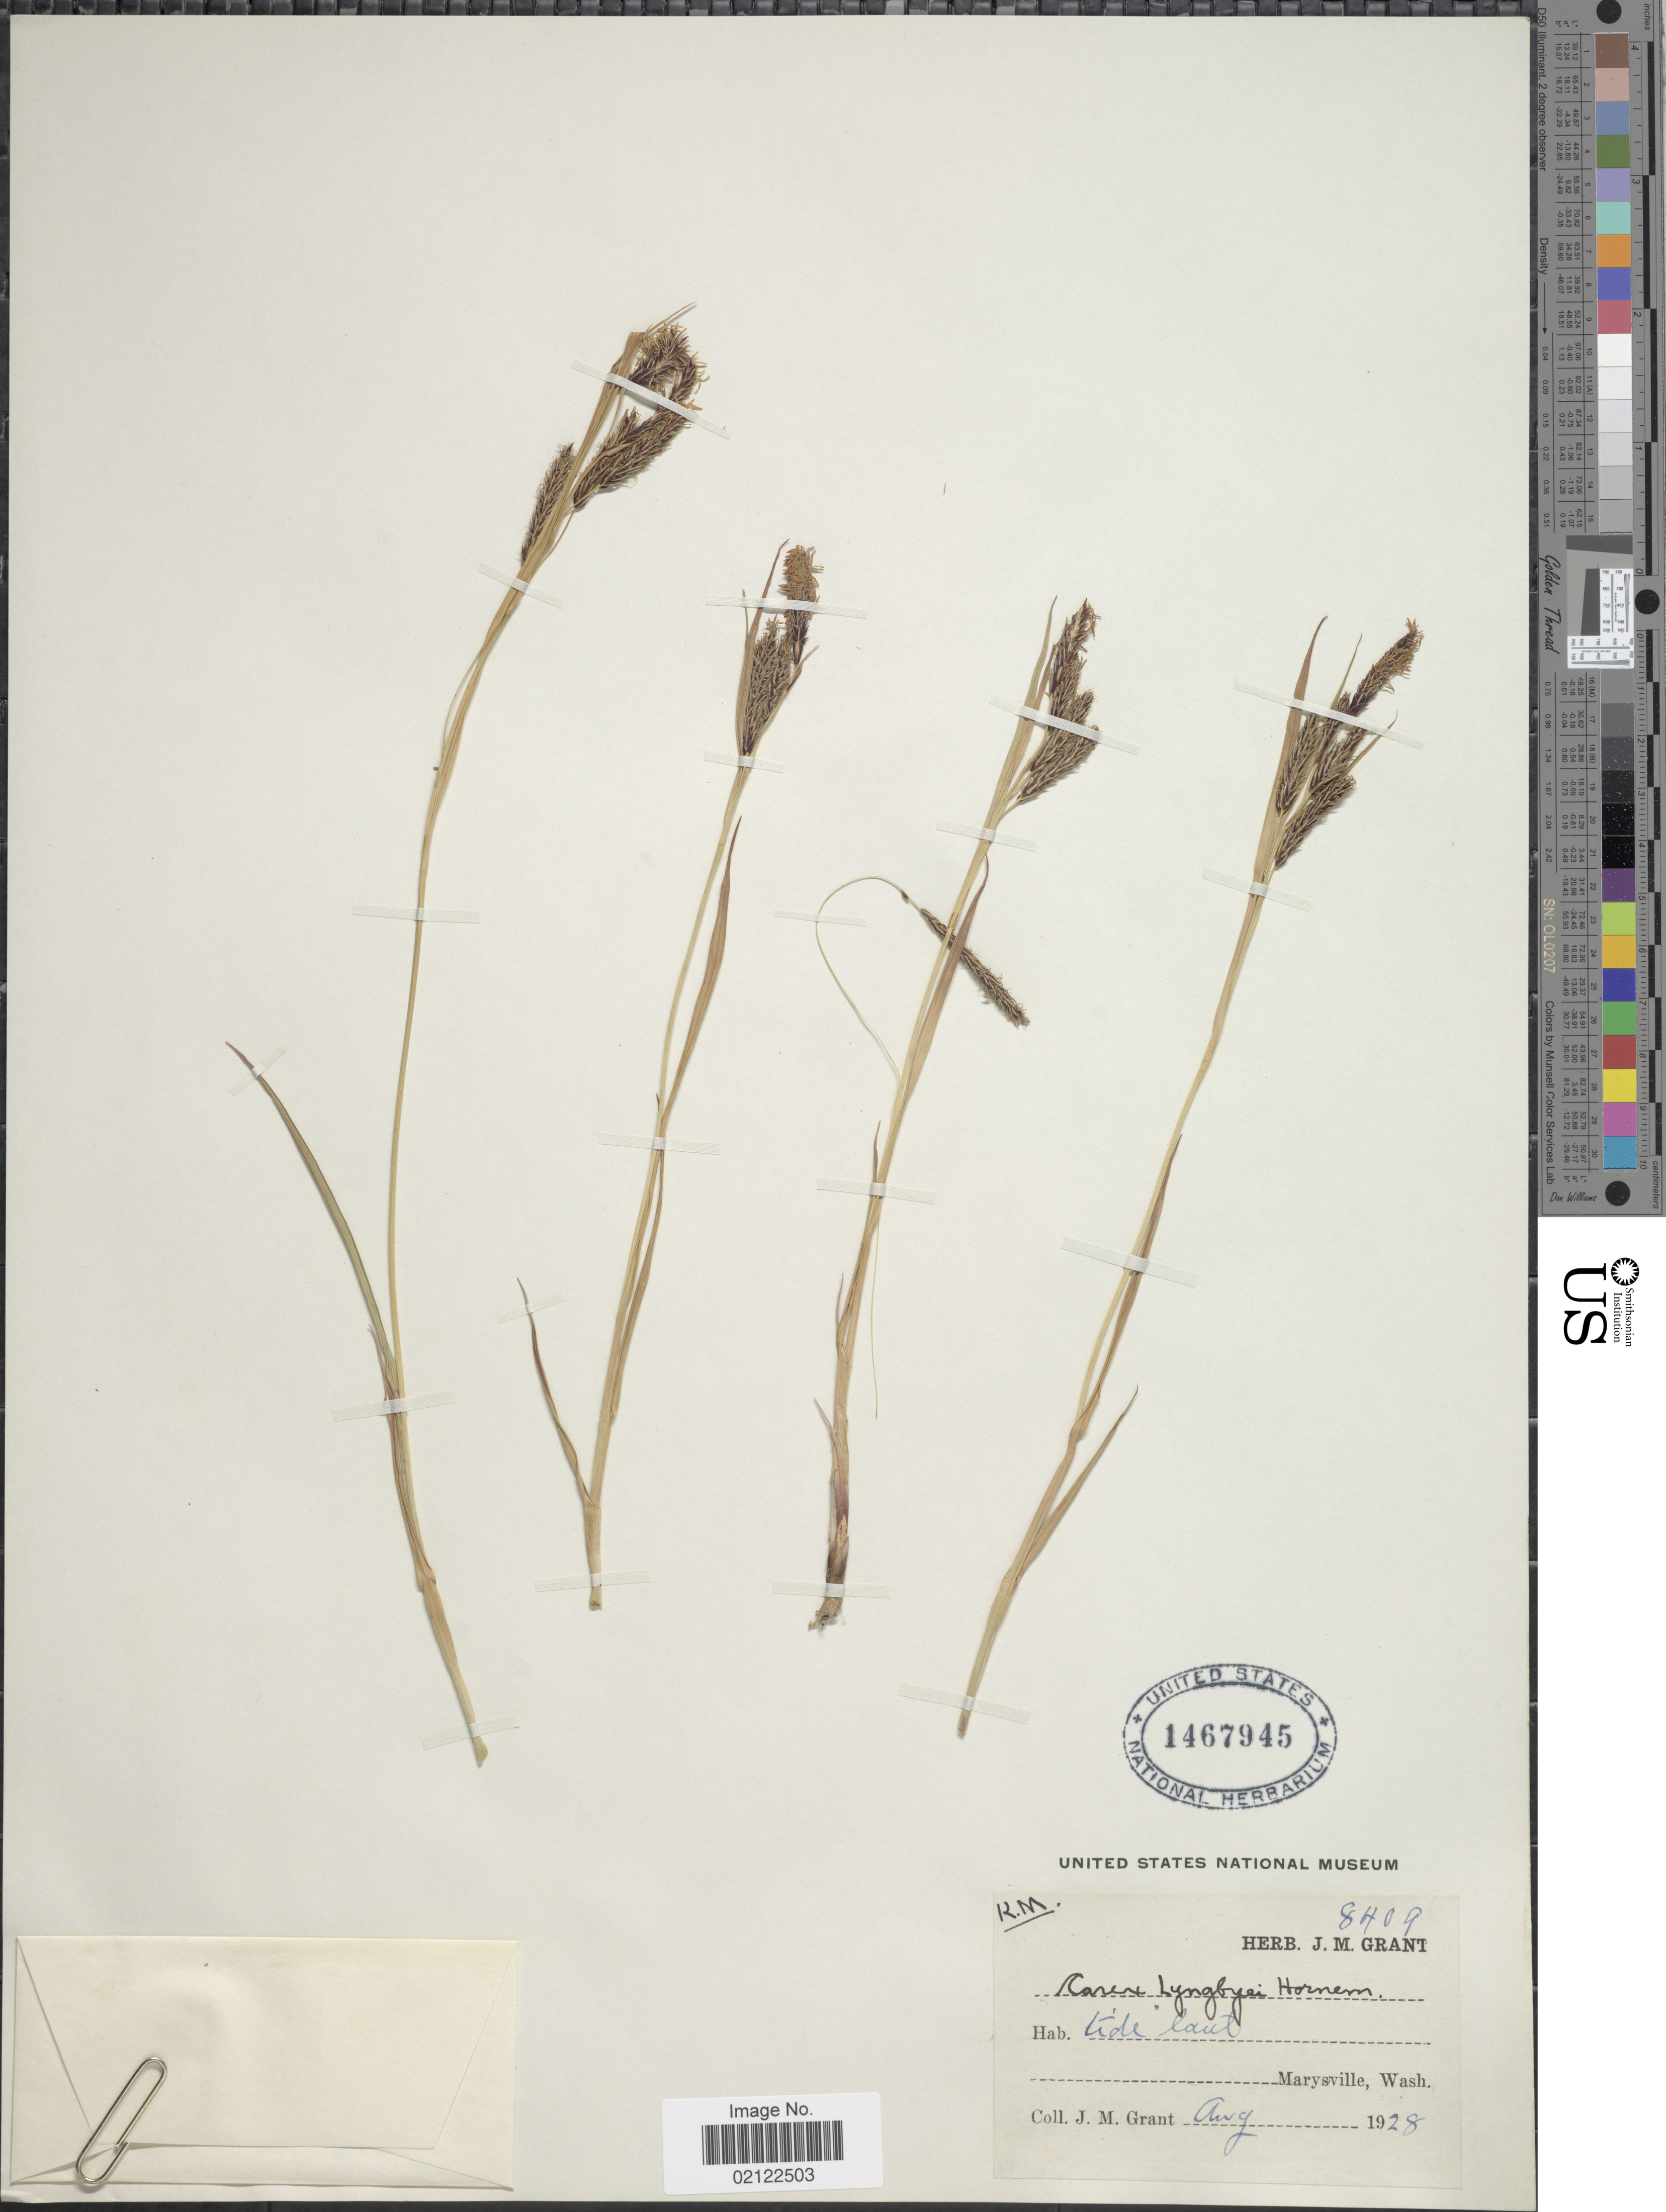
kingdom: Plantae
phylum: Tracheophyta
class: Liliopsida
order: Poales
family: Cyperaceae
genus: Carex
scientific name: Carex lyngbyei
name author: Hornem.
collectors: J. M. Grant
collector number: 8409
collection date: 1928-08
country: United States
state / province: Washington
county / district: Snohomish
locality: Marysville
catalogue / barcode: US 1467945